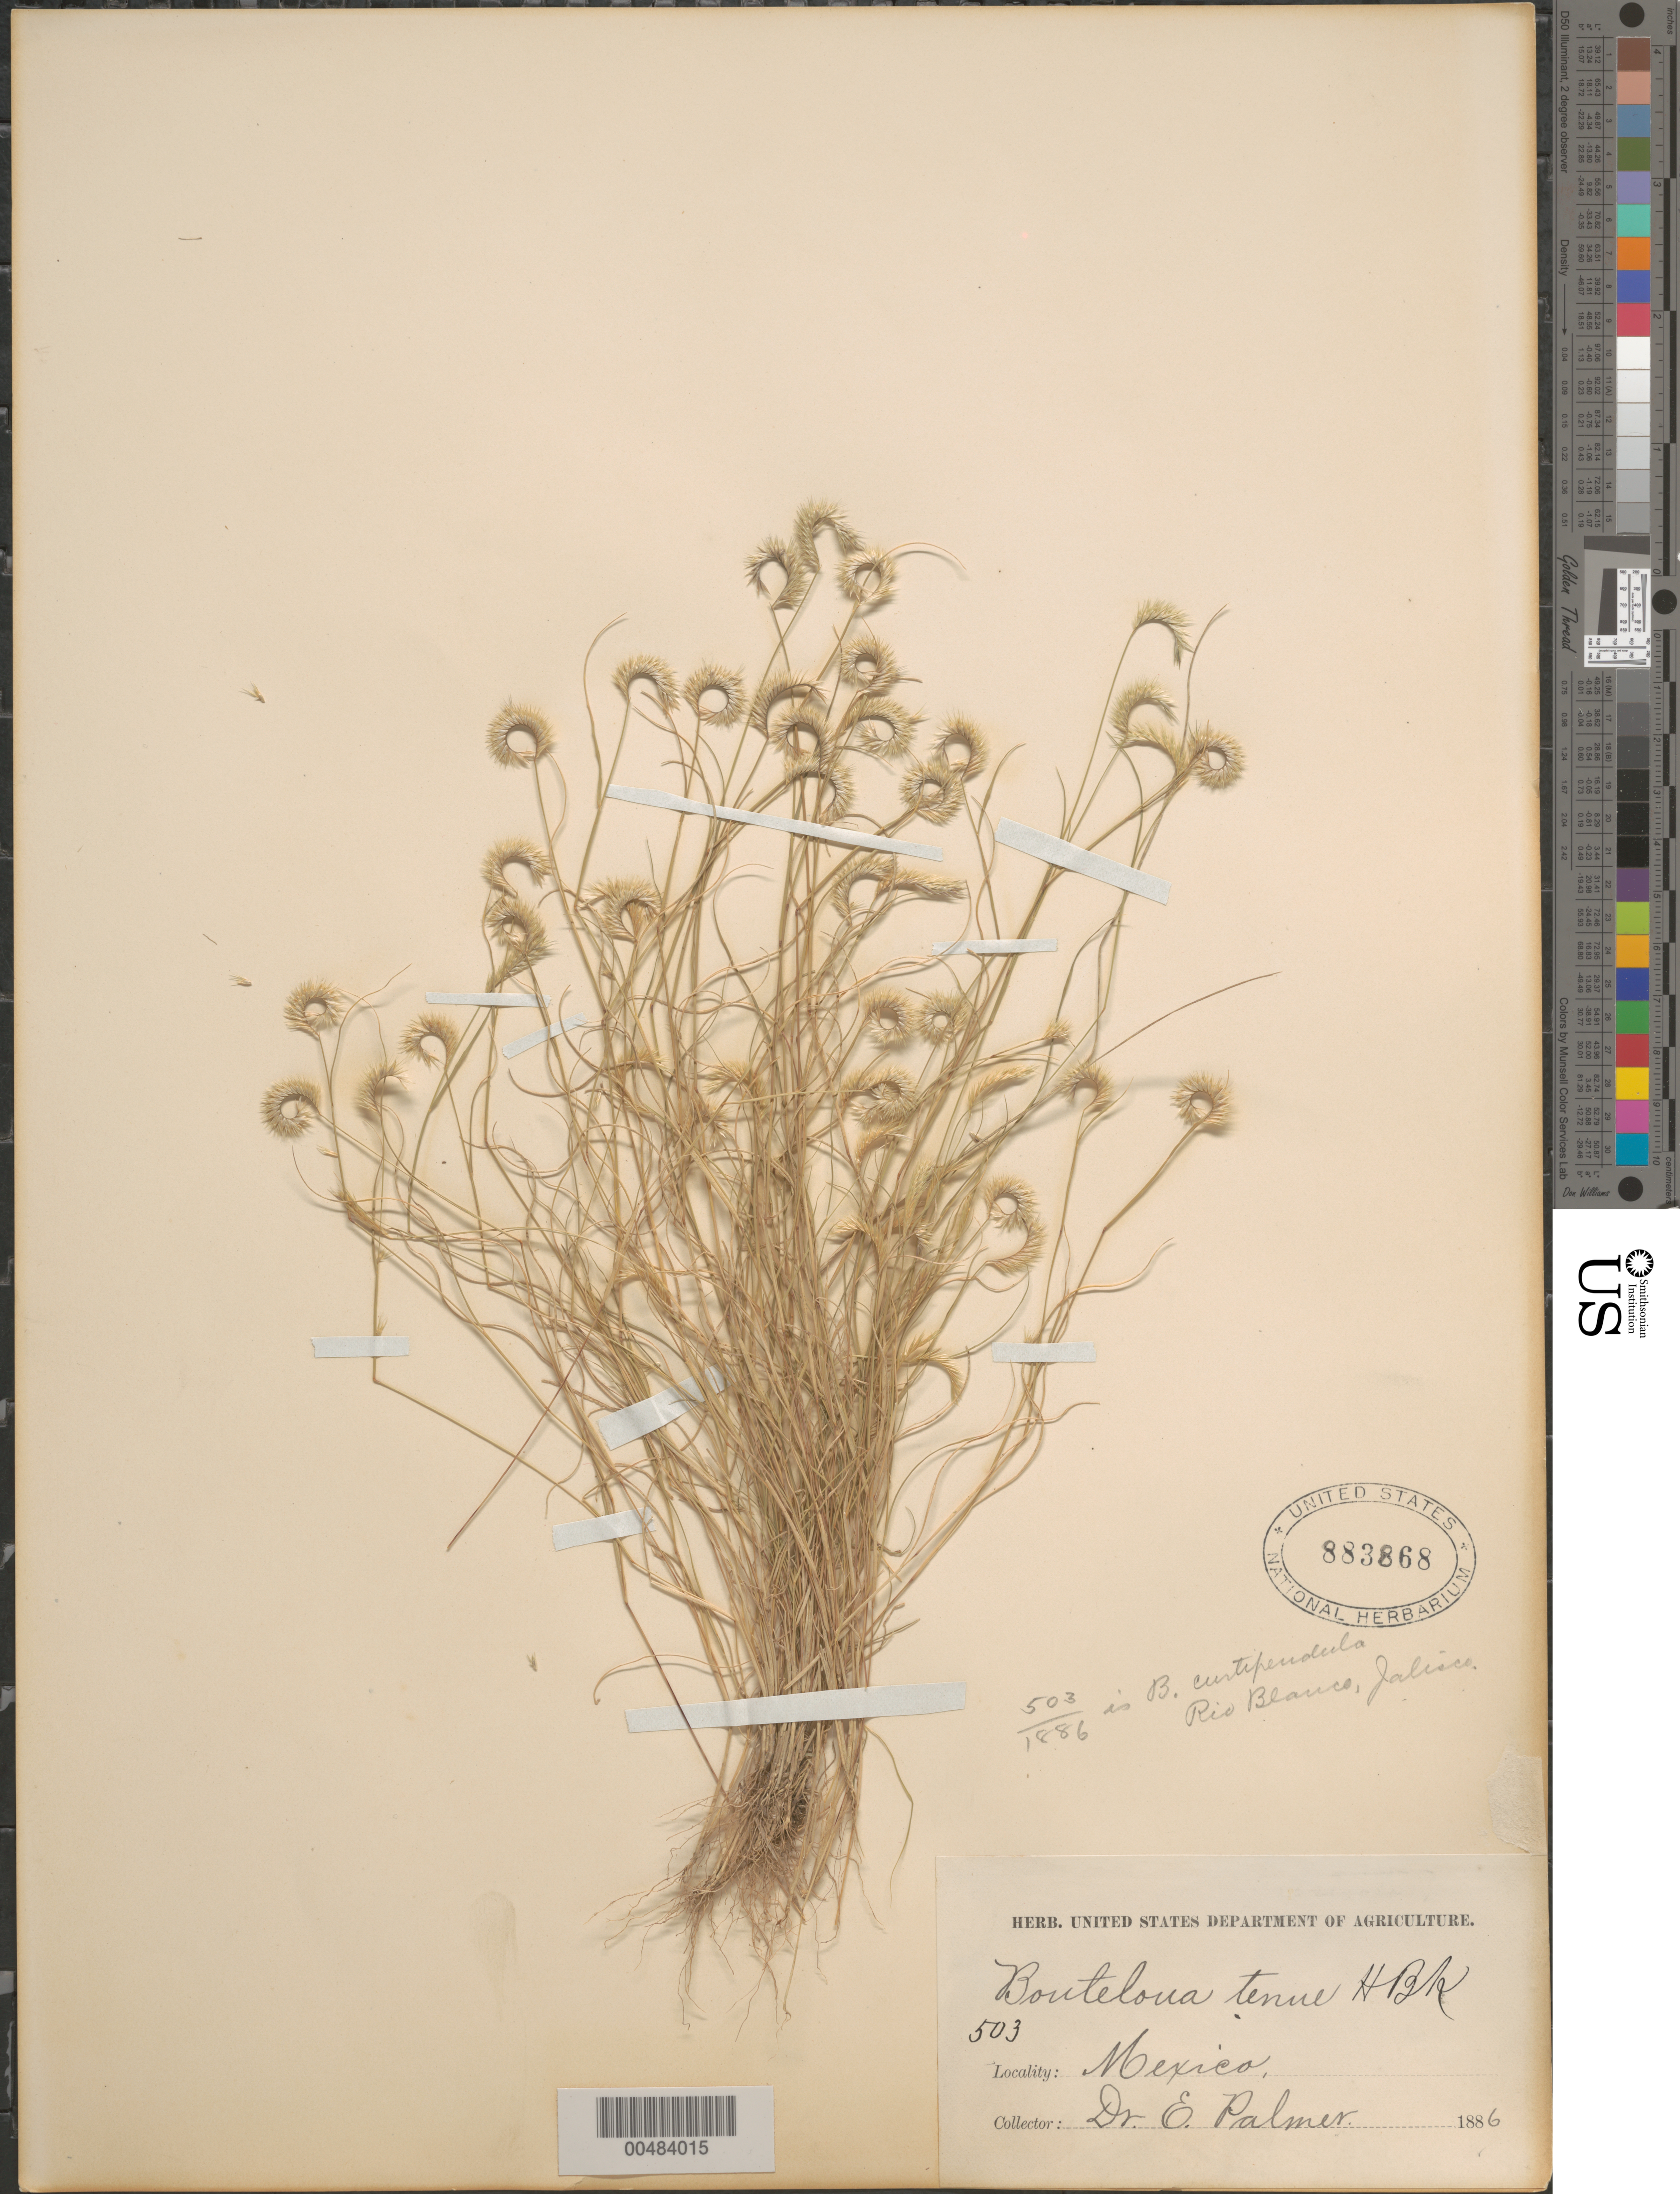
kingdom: Plantae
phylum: Tracheophyta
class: Liliopsida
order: Poales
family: Poaceae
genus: Bouteloua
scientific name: Bouteloua simplex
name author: Lag.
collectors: E. Palmer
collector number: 503/1886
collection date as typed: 1886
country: Mexico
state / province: Jalisco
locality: Rio Blanco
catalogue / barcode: US 883868